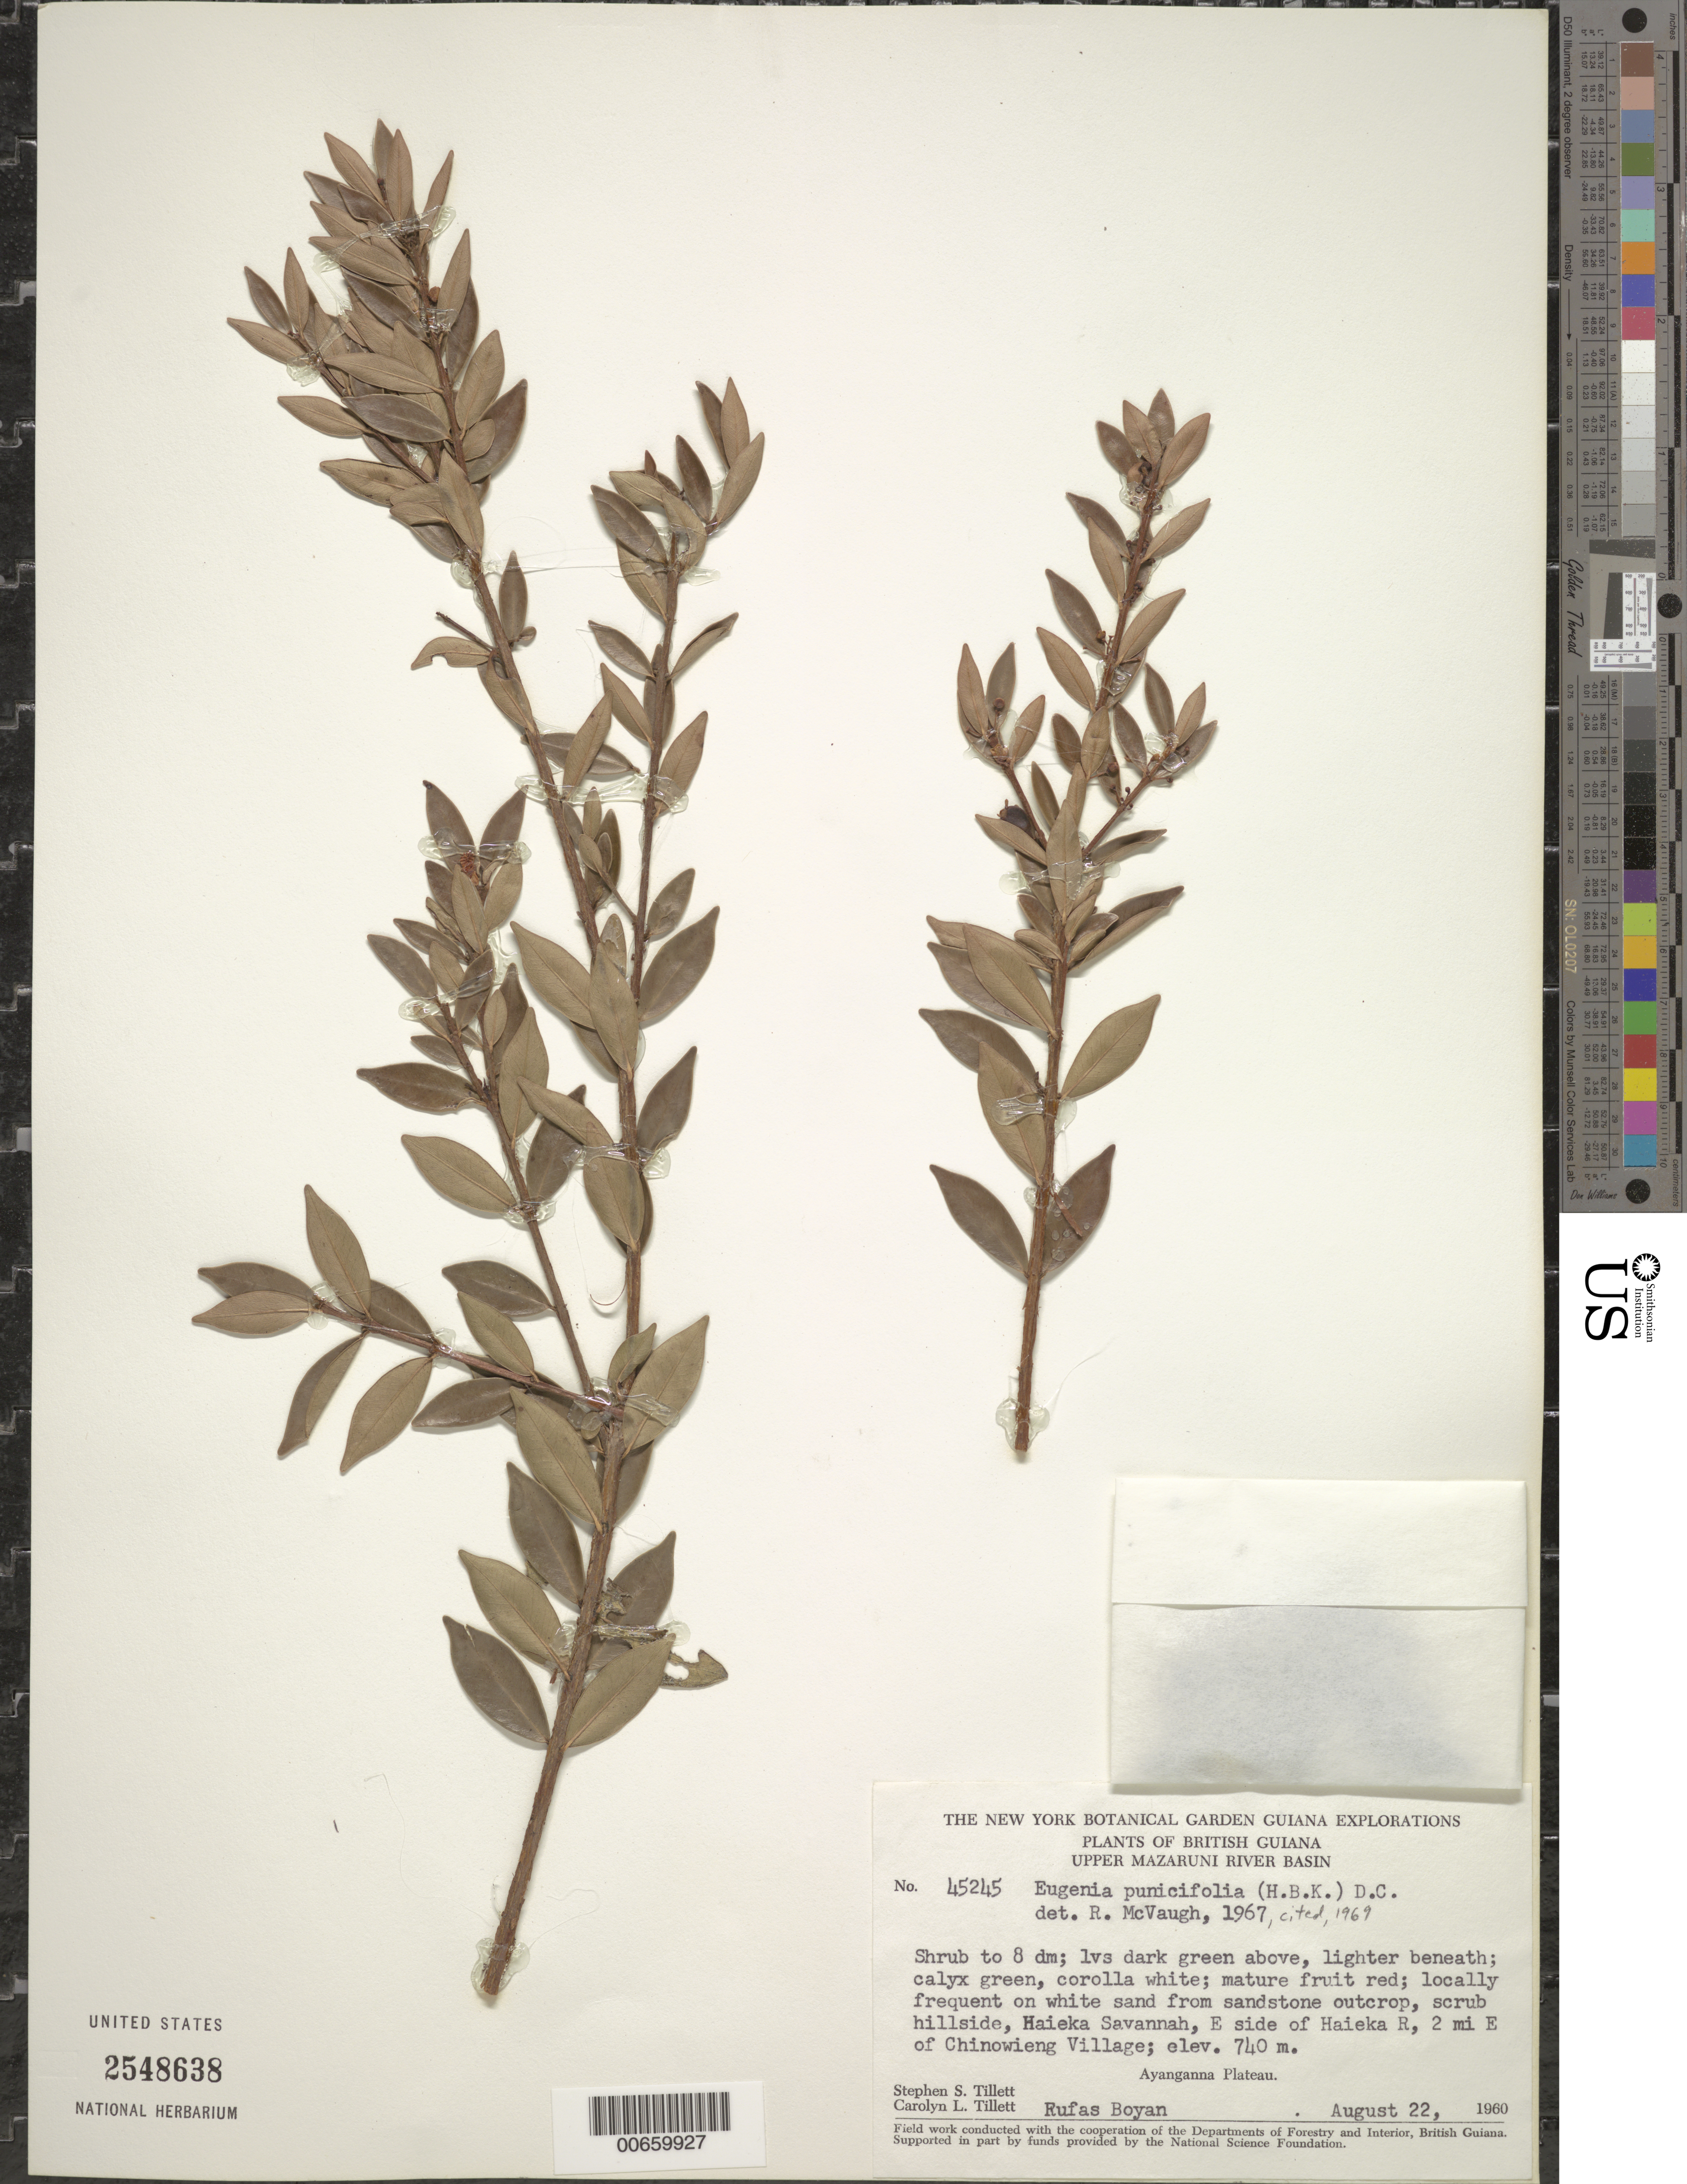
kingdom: Plantae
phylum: Tracheophyta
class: Magnoliopsida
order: Myrtales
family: Myrtaceae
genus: Eugenia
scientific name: Eugenia punicifolia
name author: (Kunth) DC.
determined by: McVaugh, R.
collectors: S. S. Tillett, C. L. Tillett & R. Boyan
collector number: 45245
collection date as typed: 22-Aug-60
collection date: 1960-08-22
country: Guyana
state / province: Cuyuni-Mazaruni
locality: Haieka Savanna, E side of Haieka R., 2 mi. E of Chinowieng Village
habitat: White sand from sandstone outcrop, scrub hillside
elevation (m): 740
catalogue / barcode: US 2548638